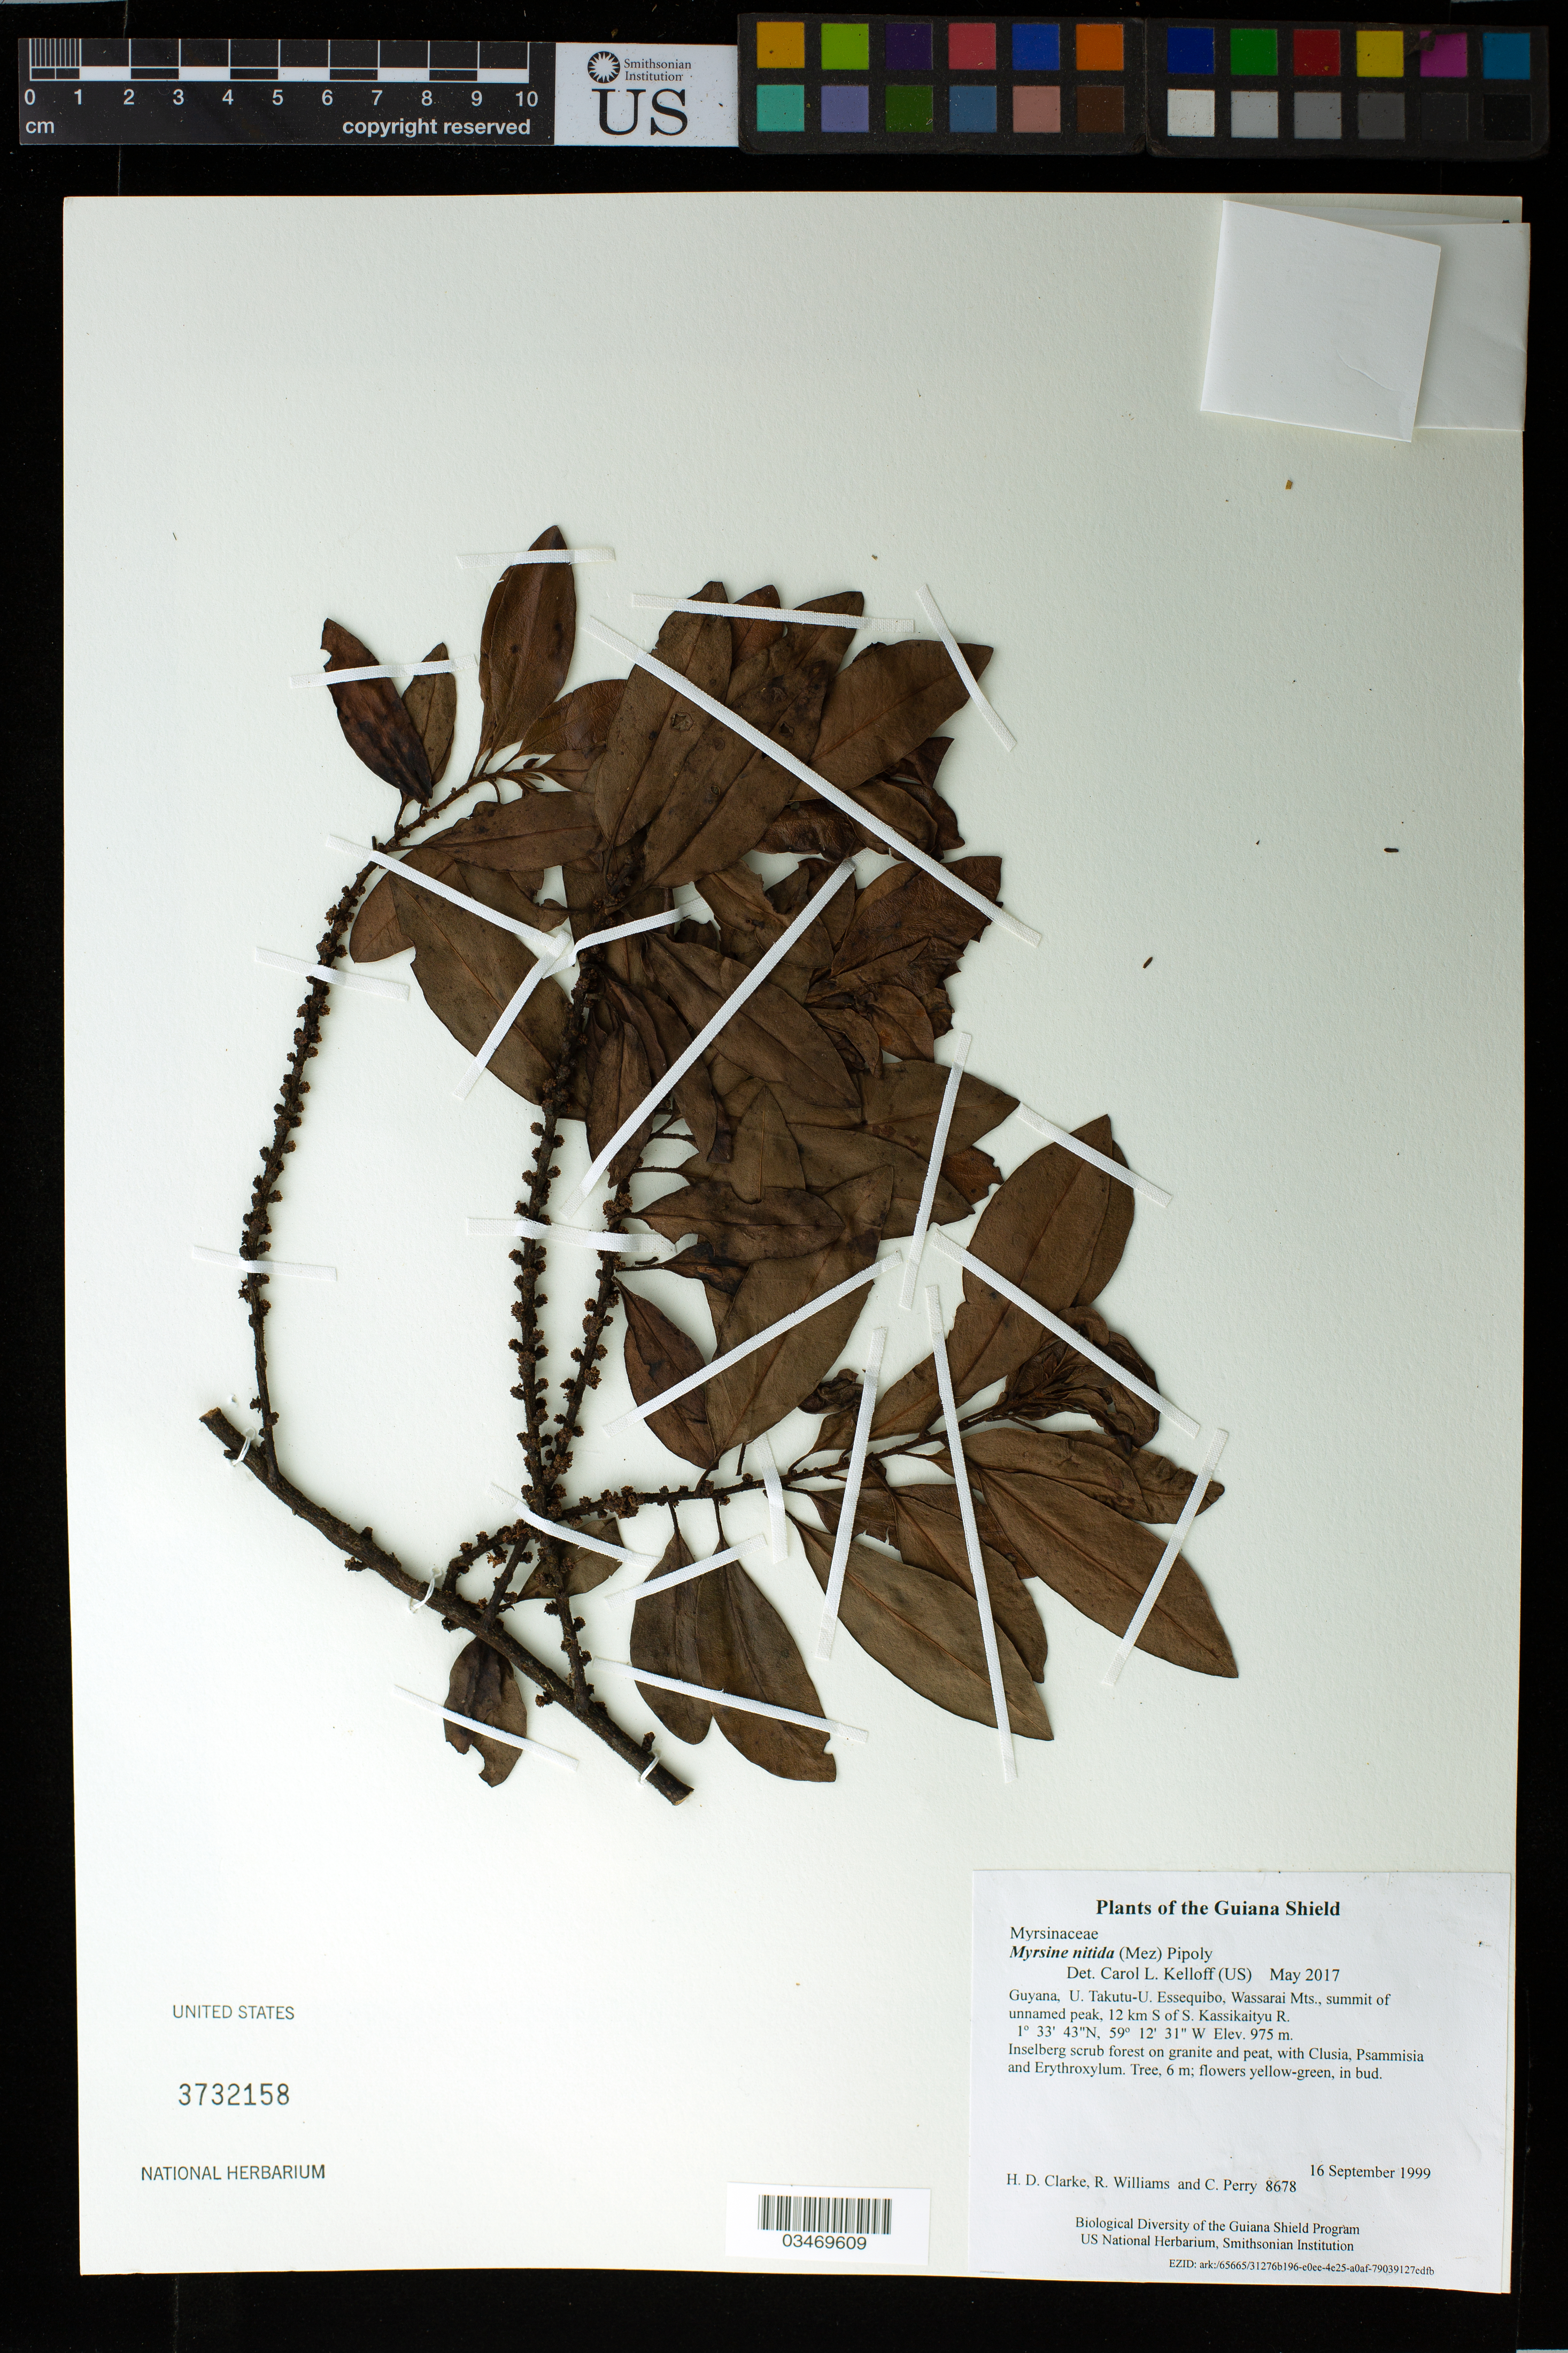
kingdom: Plantae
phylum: Tracheophyta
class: Magnoliopsida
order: Ericales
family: Primulaceae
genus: Myrsine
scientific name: Myrsine nitida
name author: (Mez) Pipoly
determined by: Kelloff, Carol L., (US), Smithsonian Institution - National Museum of Natural History (UNITED STATES)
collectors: H. D. Clarke, R. Williams & C. Perry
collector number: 8678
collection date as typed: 16 September 1999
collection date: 1999-09-16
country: Guyana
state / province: U. Takutu-U. Essequibo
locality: Wassarai Mts., summit of unnamed peak, 12 km S of S. Kassikaityu R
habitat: Inselberg scrub forest on granite and peat, with Clusia, Psammisia and Erythroxylum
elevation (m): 975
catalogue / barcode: US 3732158